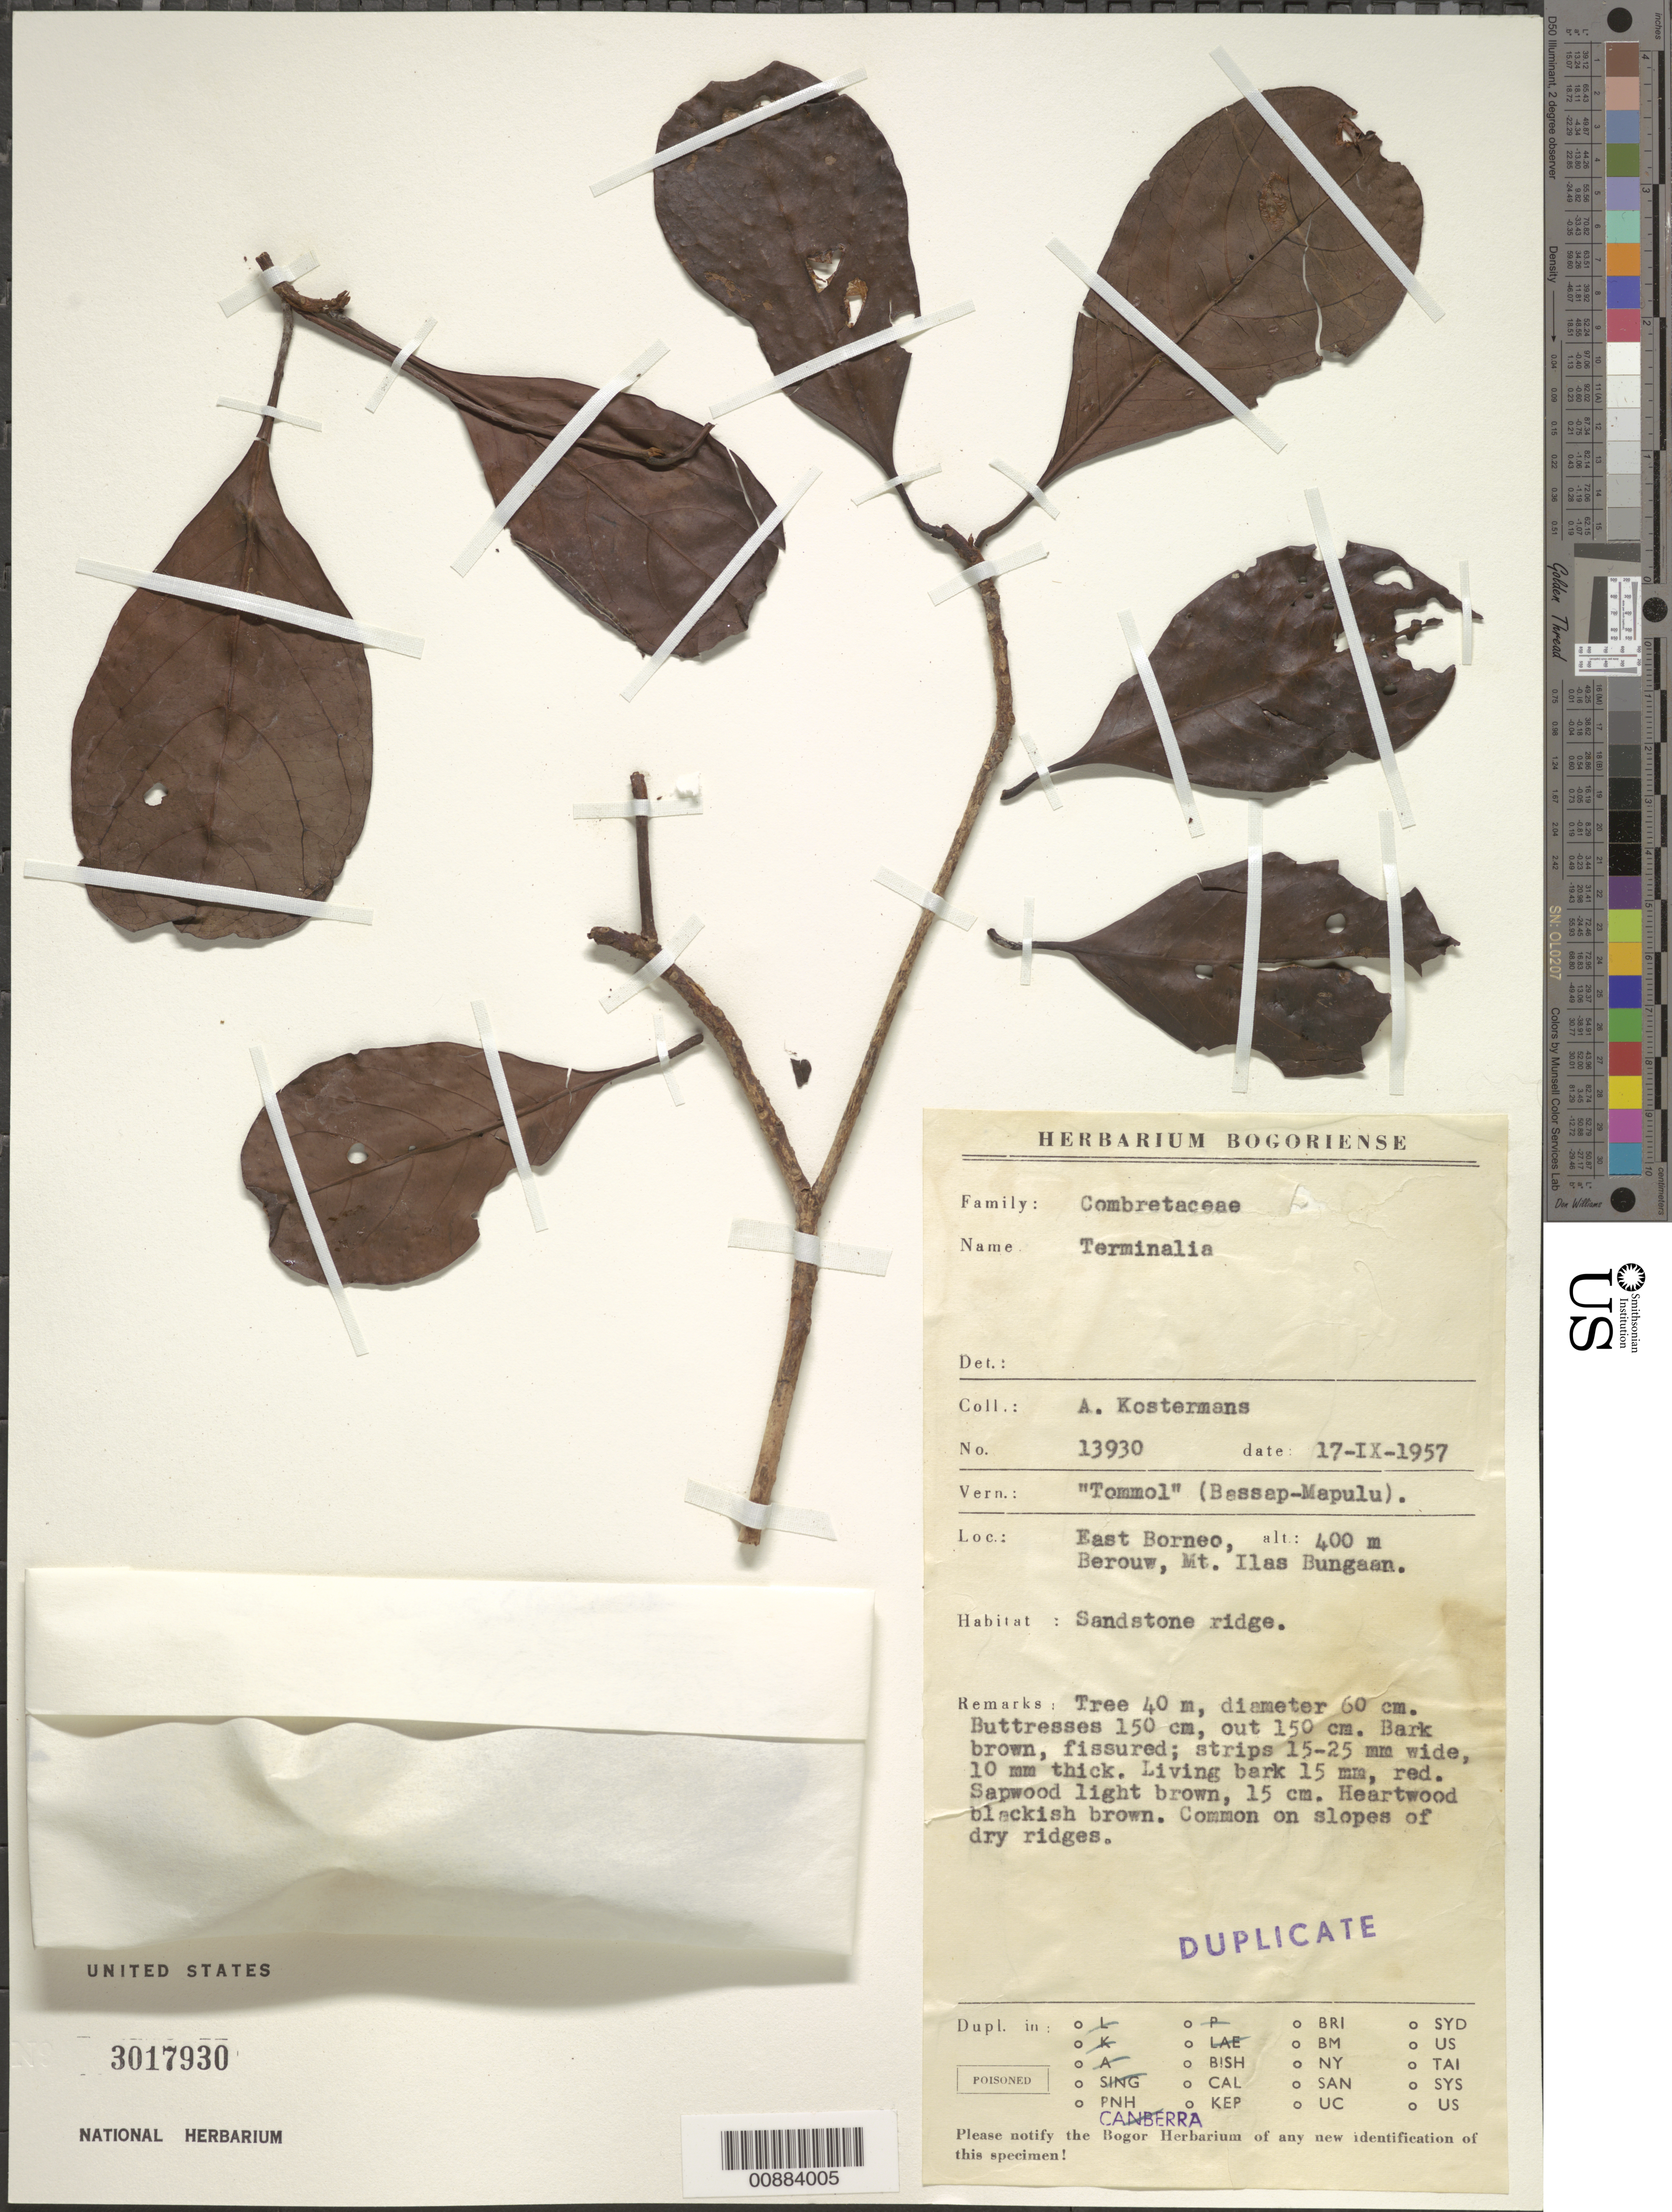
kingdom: Plantae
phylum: Tracheophyta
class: Magnoliopsida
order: Myrtales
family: Combretaceae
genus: Terminalia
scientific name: Terminalia sp.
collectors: A. J. G. Kostermans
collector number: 13930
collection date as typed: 17 Sep 1957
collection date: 1957-09-17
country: Malaysia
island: Borneo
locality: Berouw, Mt. Ilas Bungaan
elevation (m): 400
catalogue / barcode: US 3017930